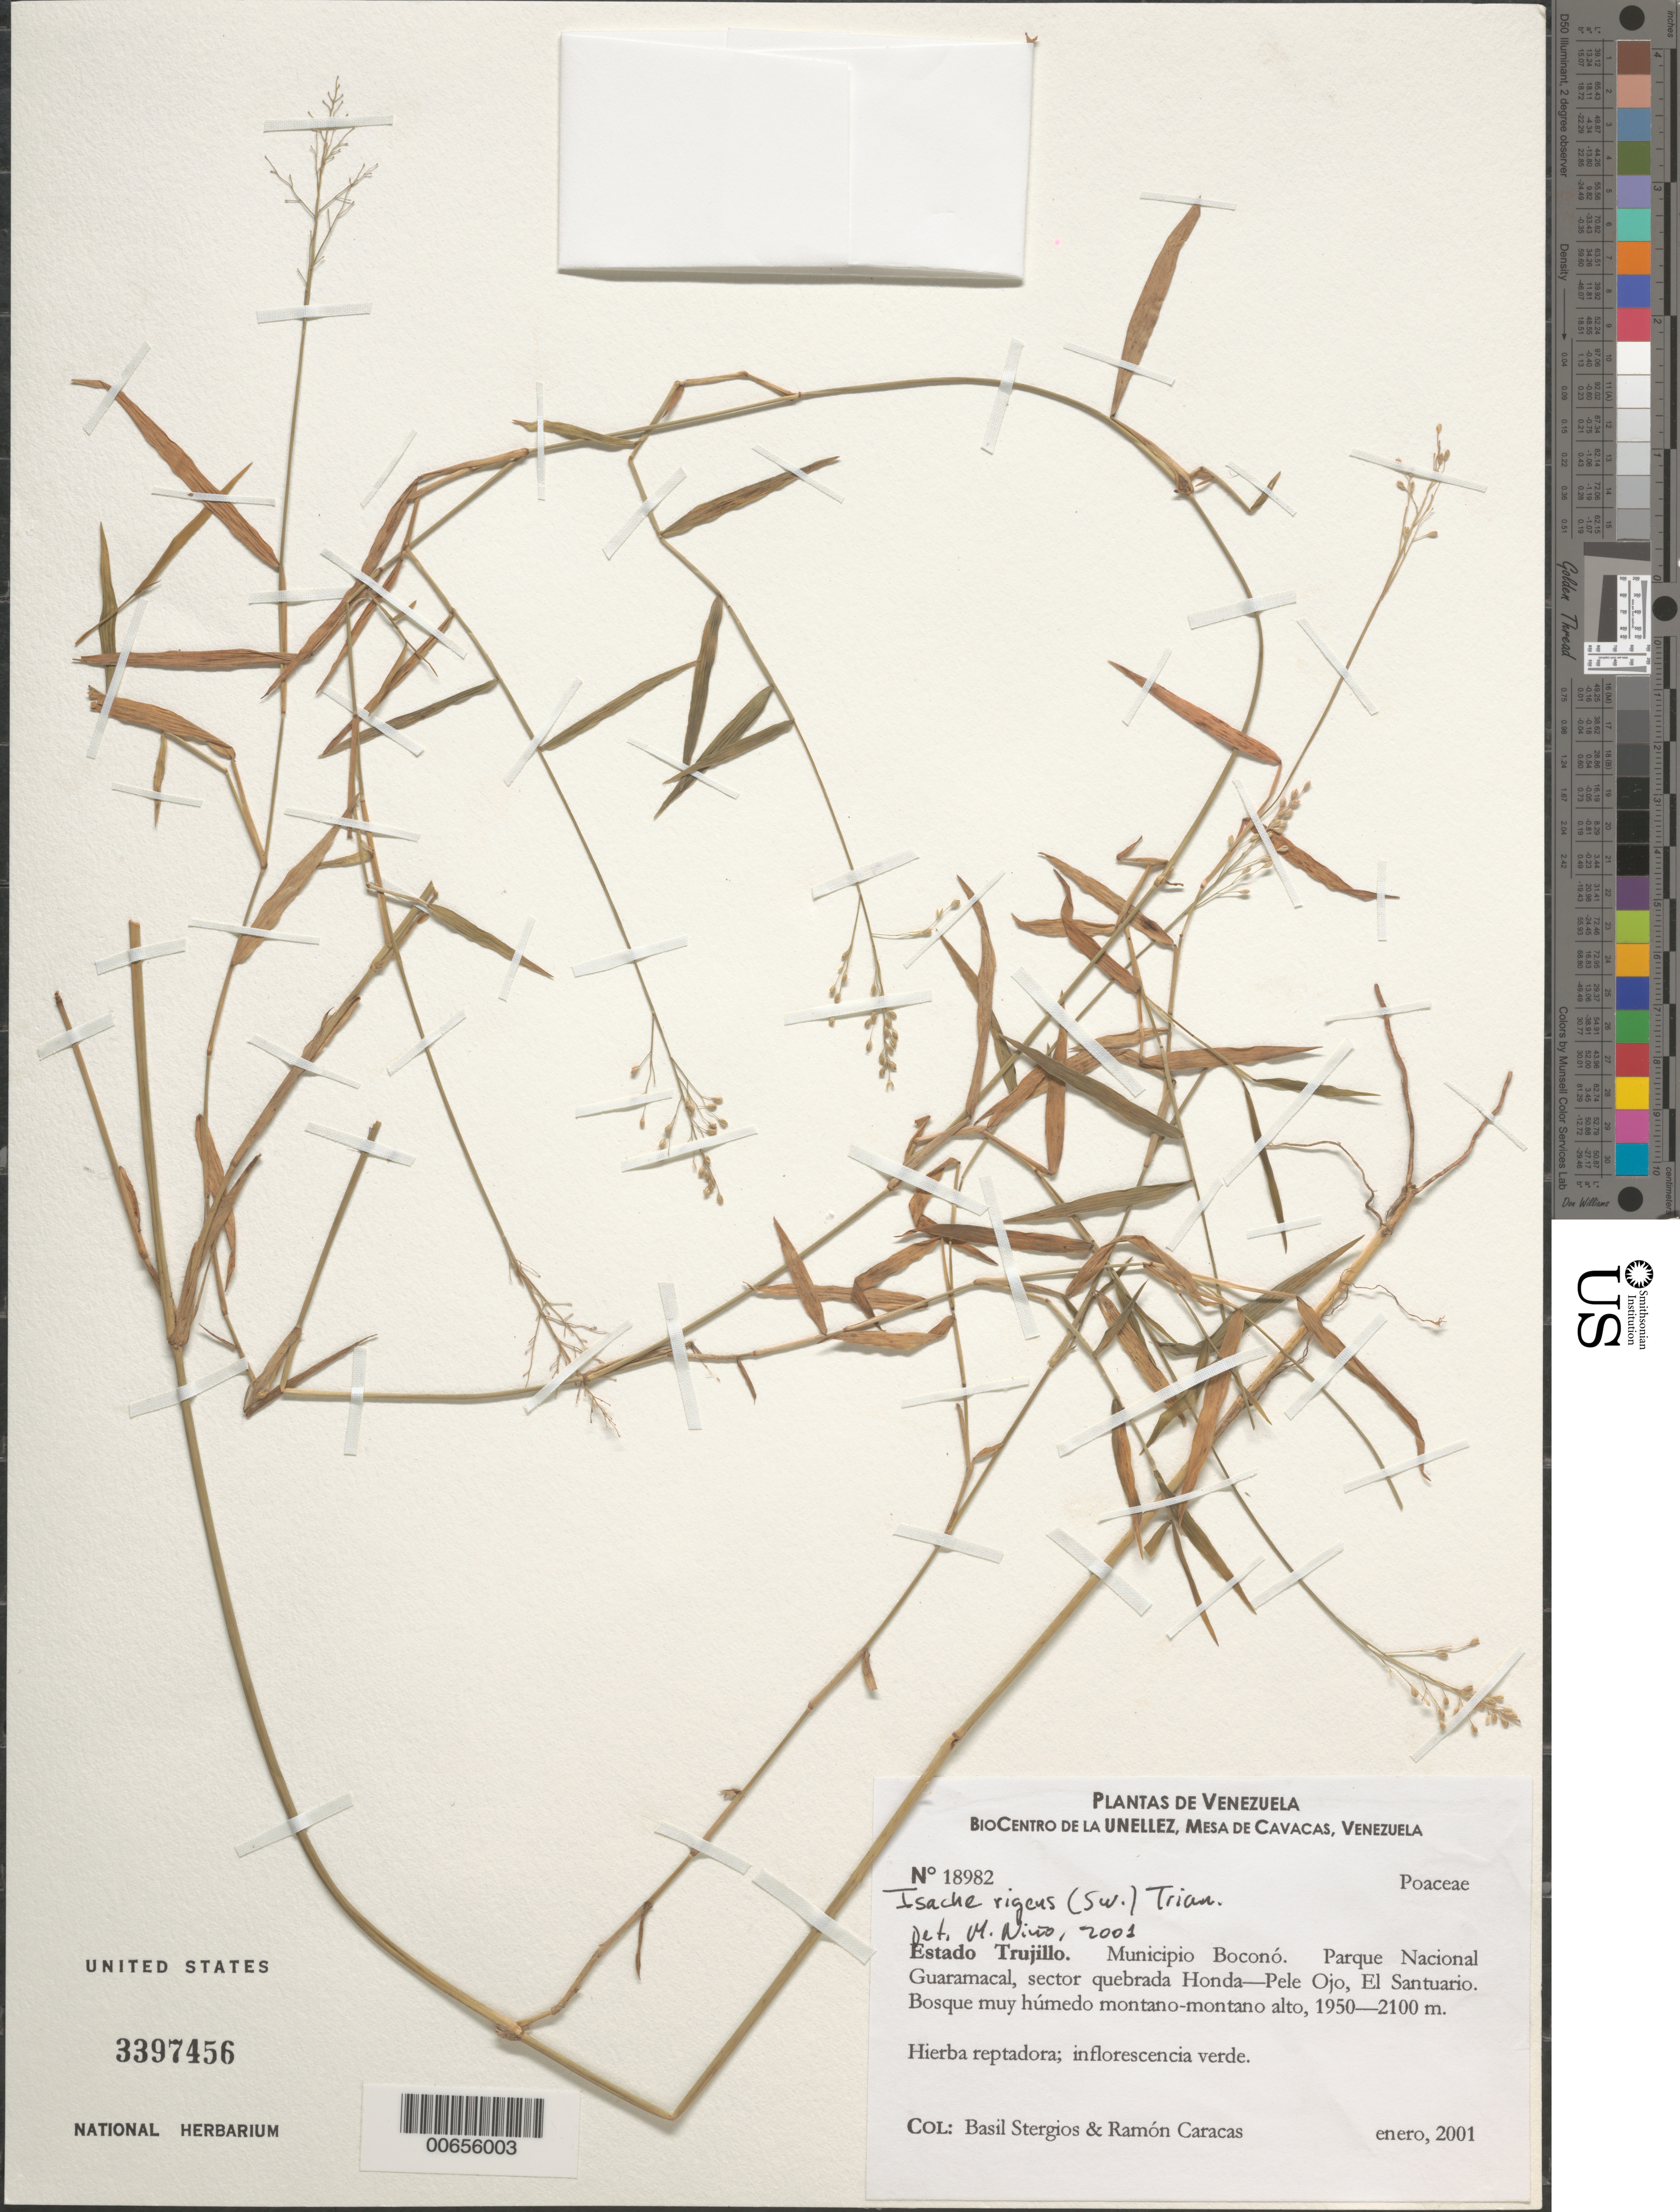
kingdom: Plantae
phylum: Tracheophyta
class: Liliopsida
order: Poales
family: Poaceae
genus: Isachne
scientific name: Isachne rigens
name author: (Sw.) Trin.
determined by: Niño, S. M., (PORT), BioCentro-UNELLEZ (VENEZUELA)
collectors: B. G. Stergios & R. Caracas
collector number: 18982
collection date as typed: Jan 2001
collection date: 2001-01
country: Venezuela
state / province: Trujillo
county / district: Boconó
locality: Parque Nacional Guaramacal, sector quebrada Honda-Pele Ojo, El Santuario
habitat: Bosque muy húmedo montano-montano alto.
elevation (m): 1950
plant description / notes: MO, NY, PORT, US, VEN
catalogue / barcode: US 3397456